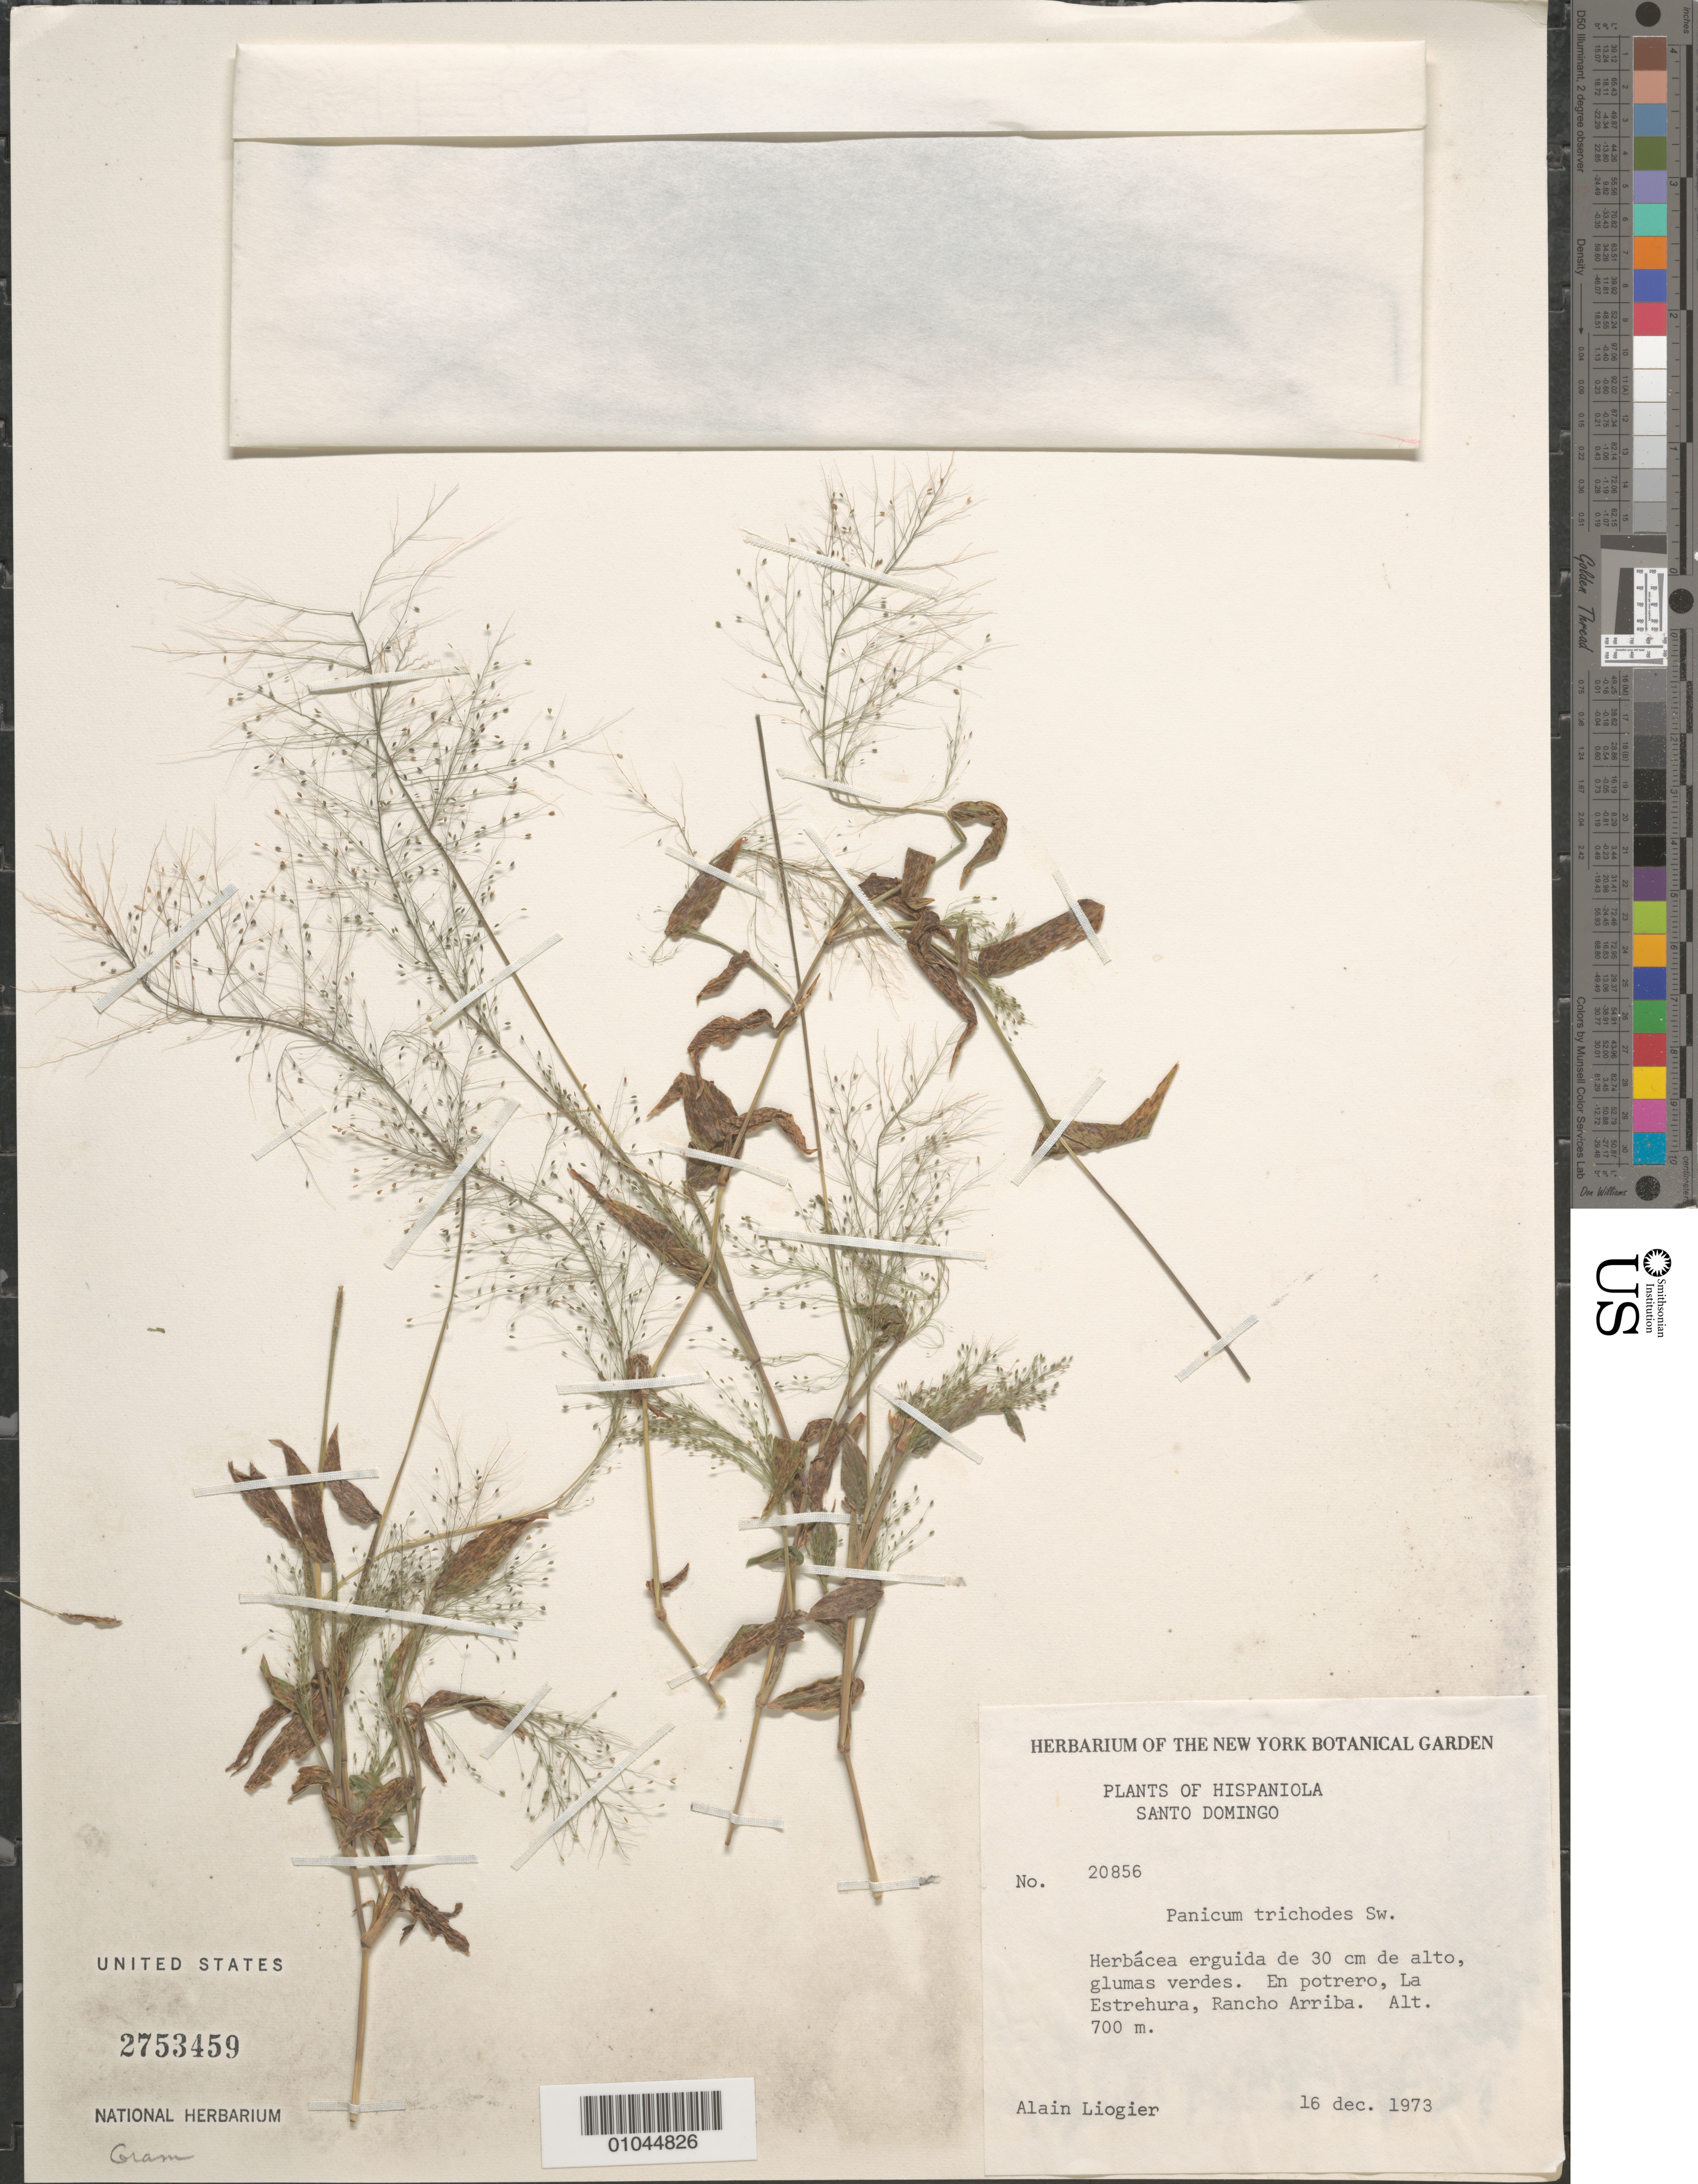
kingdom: Plantae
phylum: Tracheophyta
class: Liliopsida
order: Poales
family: Poaceae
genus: Panicum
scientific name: Panicum trichoides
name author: Sw.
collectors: A. H. Liogier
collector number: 20856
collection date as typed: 16 Dec 1973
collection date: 1973-12-16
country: Dominican Republic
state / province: Distrito Nacional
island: Hispaniola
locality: La Estrehura, Rancho Arriba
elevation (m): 700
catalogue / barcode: US 2753459